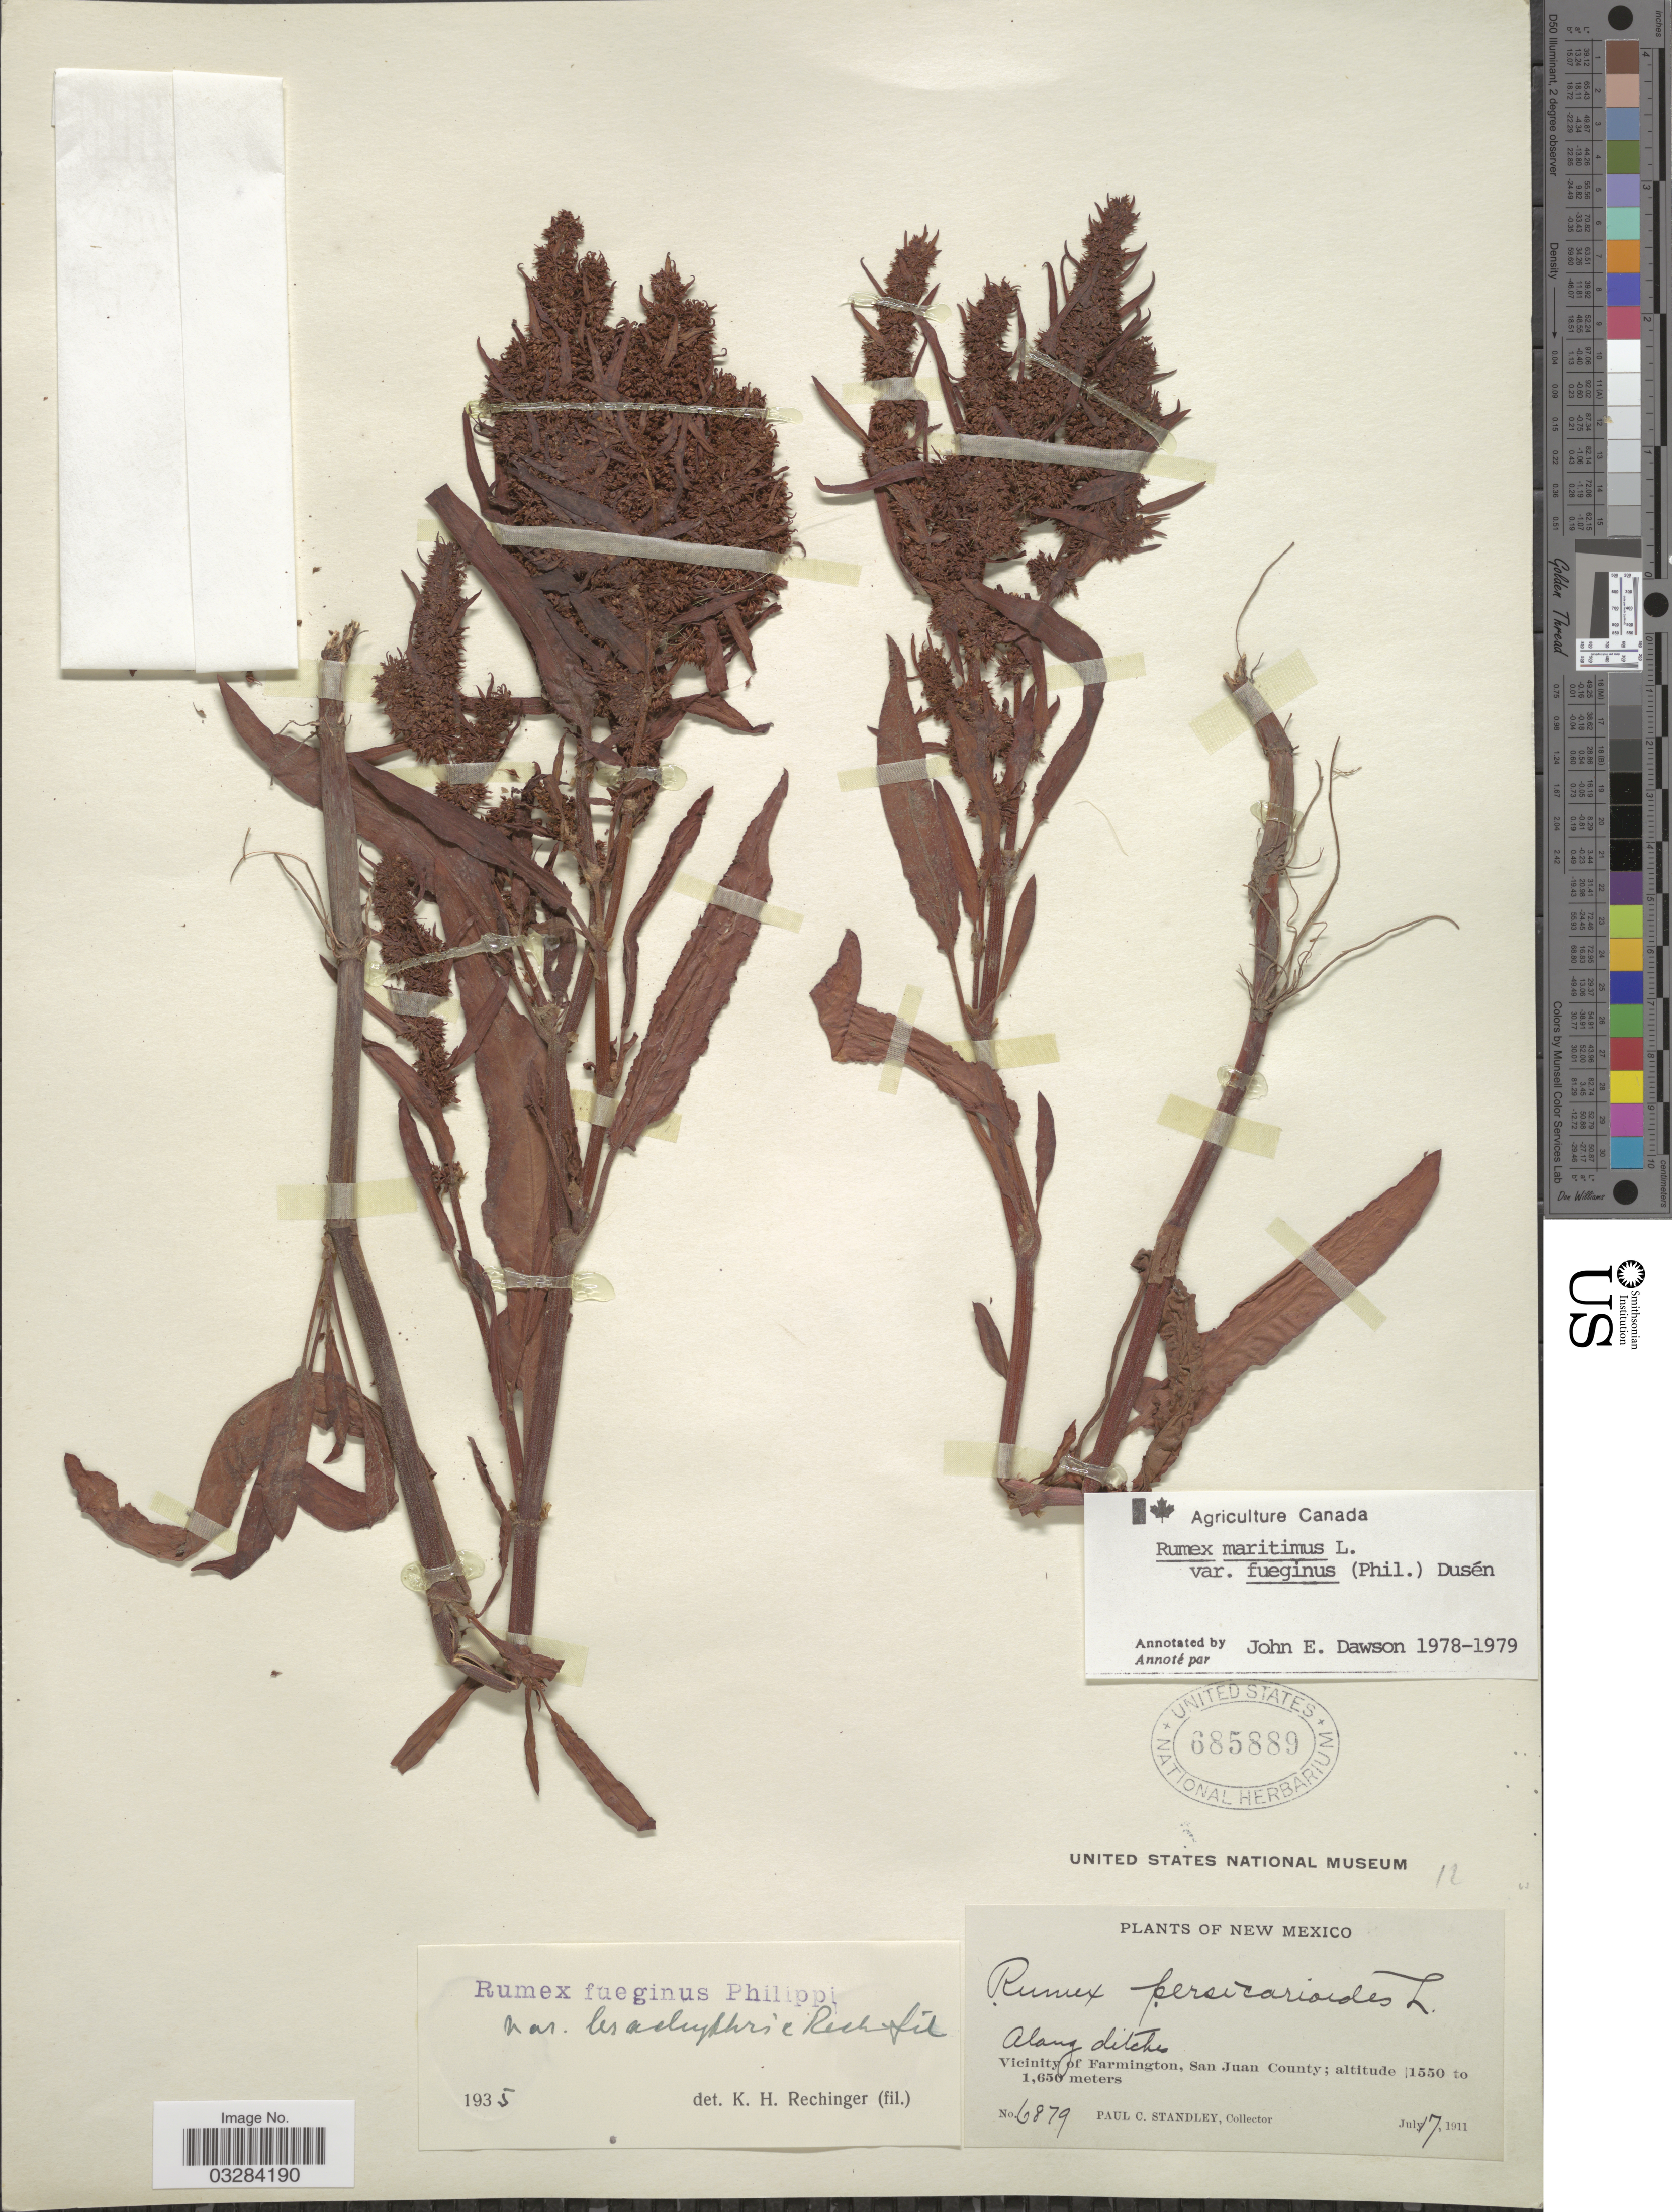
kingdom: Plantae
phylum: Tracheophyta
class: Magnoliopsida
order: Caryophyllales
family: Polygonaceae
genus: Rumex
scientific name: Rumex maritimus var. fueginus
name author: (Phil.) Dusén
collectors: P. C. Standley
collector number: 6879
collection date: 1911-07-17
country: United States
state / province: New Mexico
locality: Vicinity of Farmington, San Juan County.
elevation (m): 1550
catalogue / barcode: US 685889